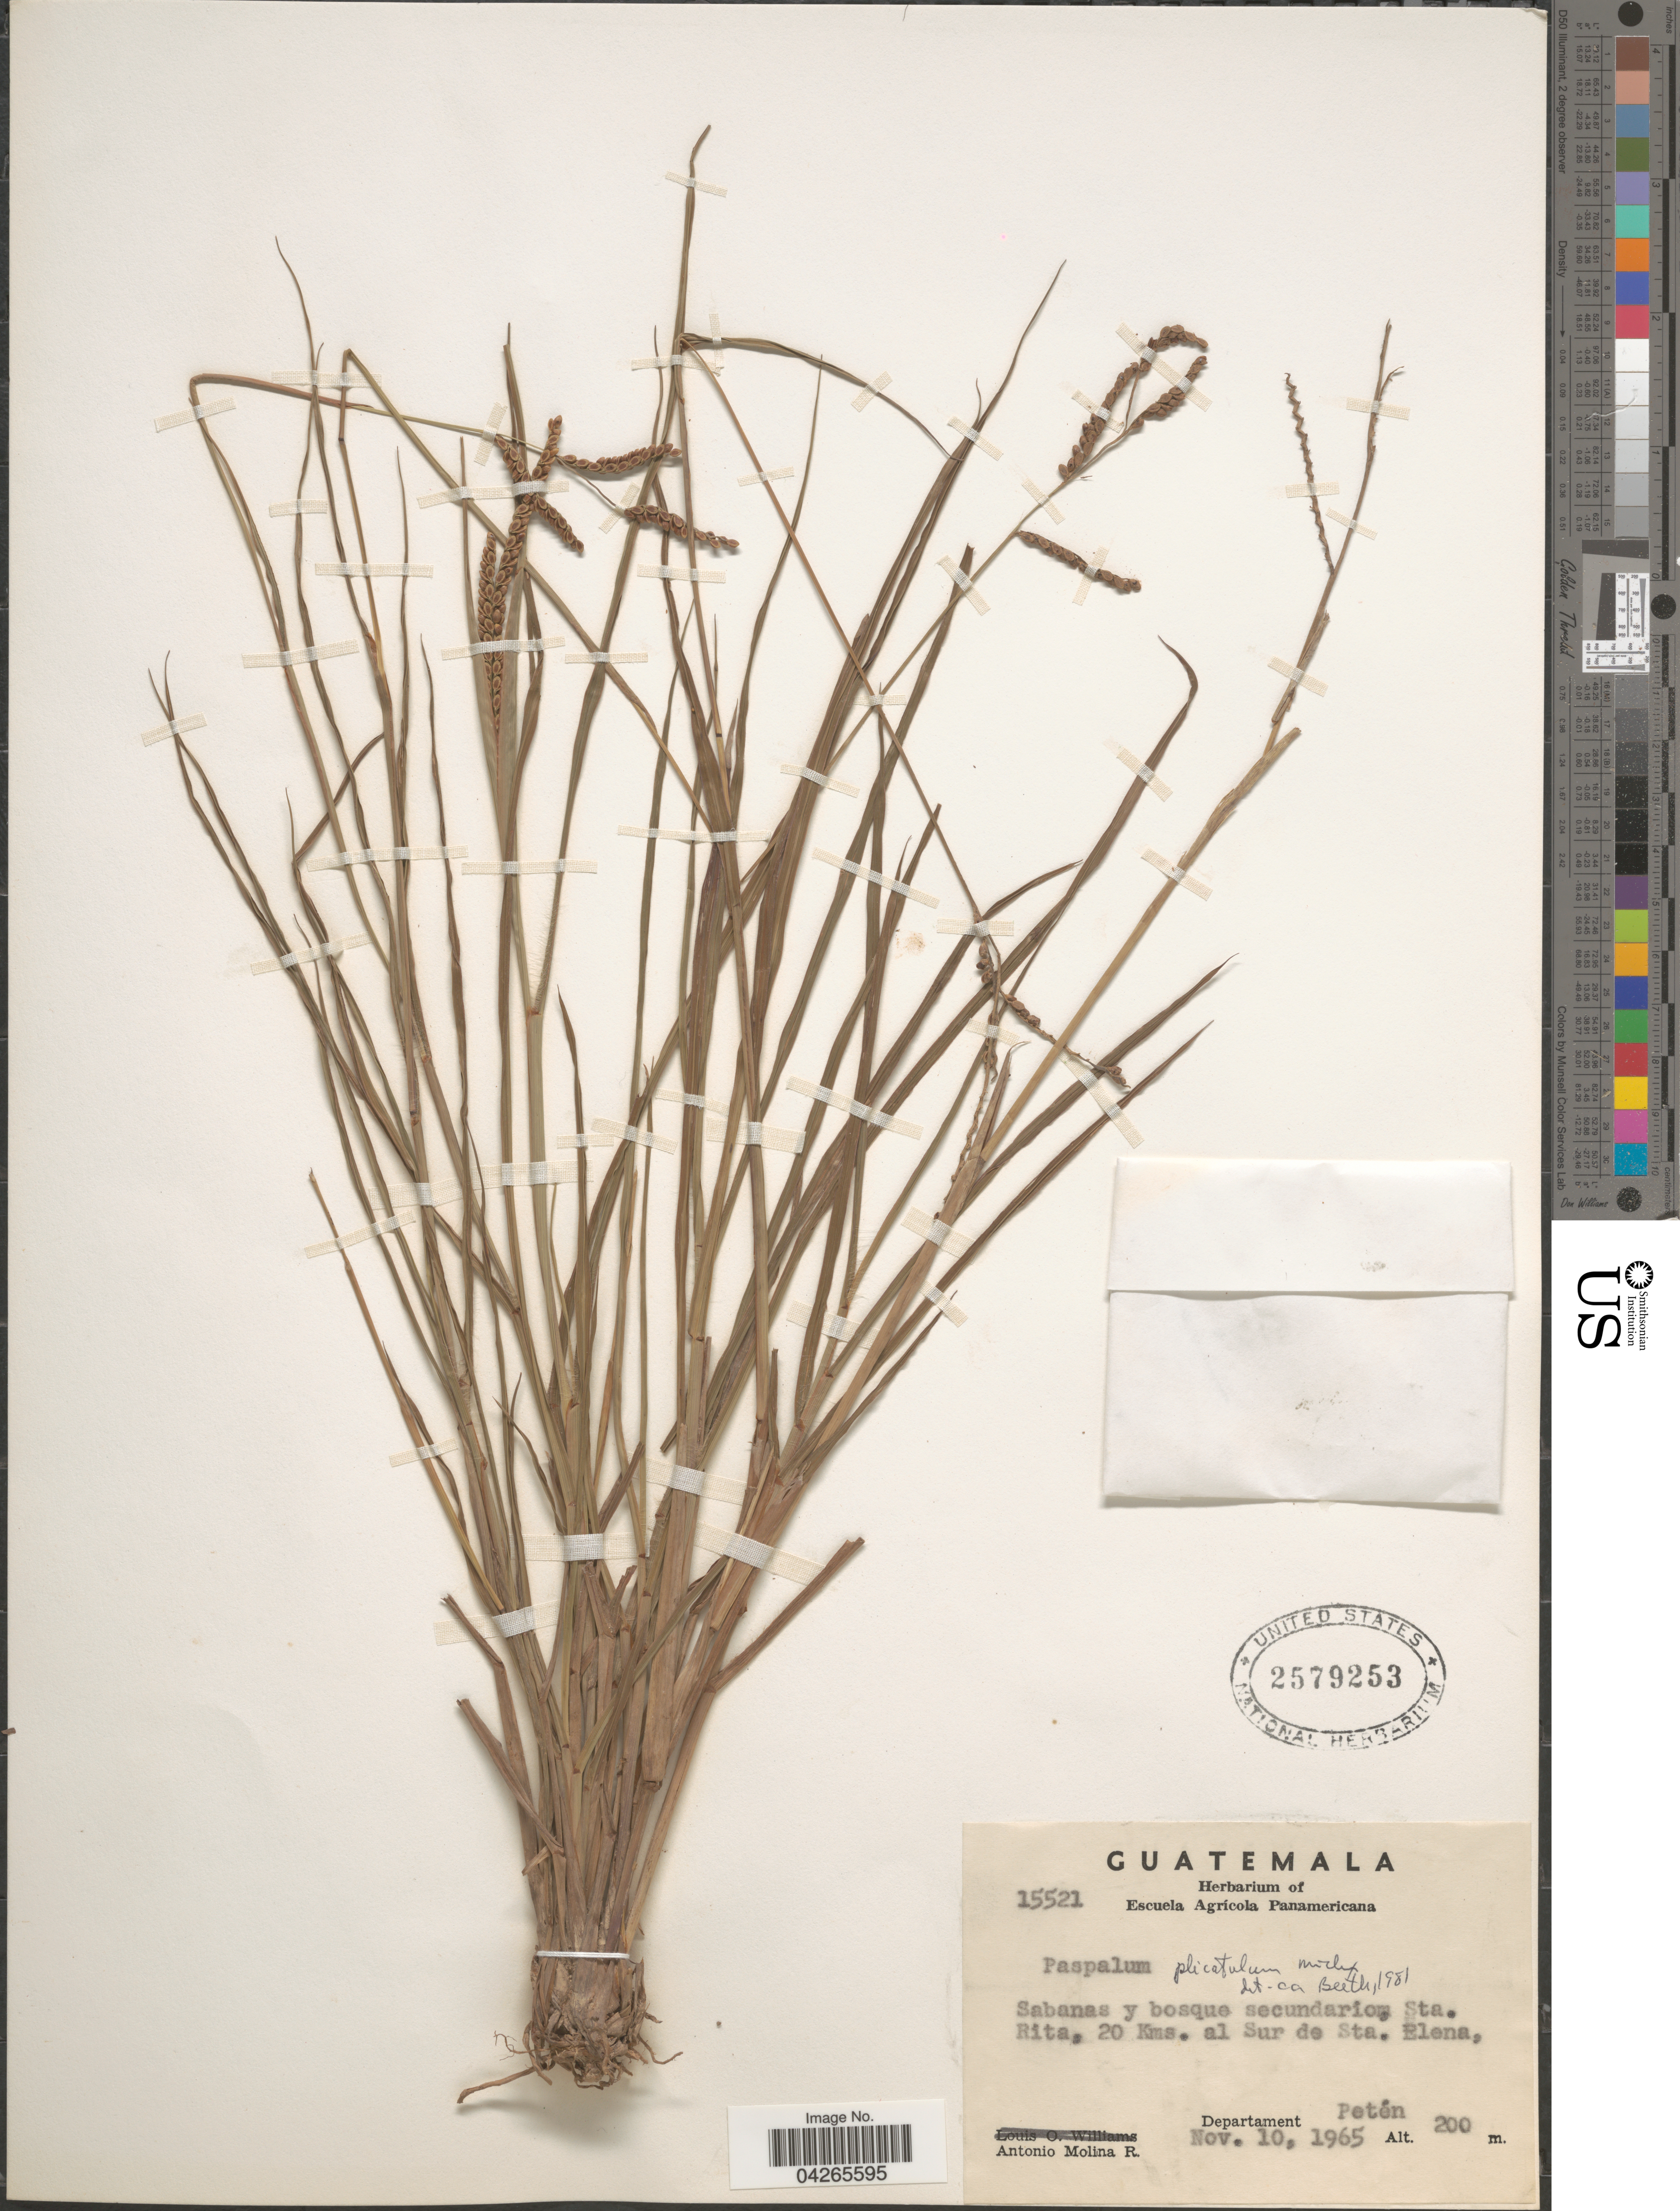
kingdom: Plantae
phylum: Tracheophyta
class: Liliopsida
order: Poales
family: Poaceae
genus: Paspalum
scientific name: Paspalum plicatulum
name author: Michx.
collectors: A. Molina R.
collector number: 15521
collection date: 1965-11-10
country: Guatemala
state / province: El Peten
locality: Sabanas y bosque secundario, Sta. Rita, 20 Kms. al Sur de Sta. Elena, Departament Petén.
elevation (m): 200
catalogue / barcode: US 2579253